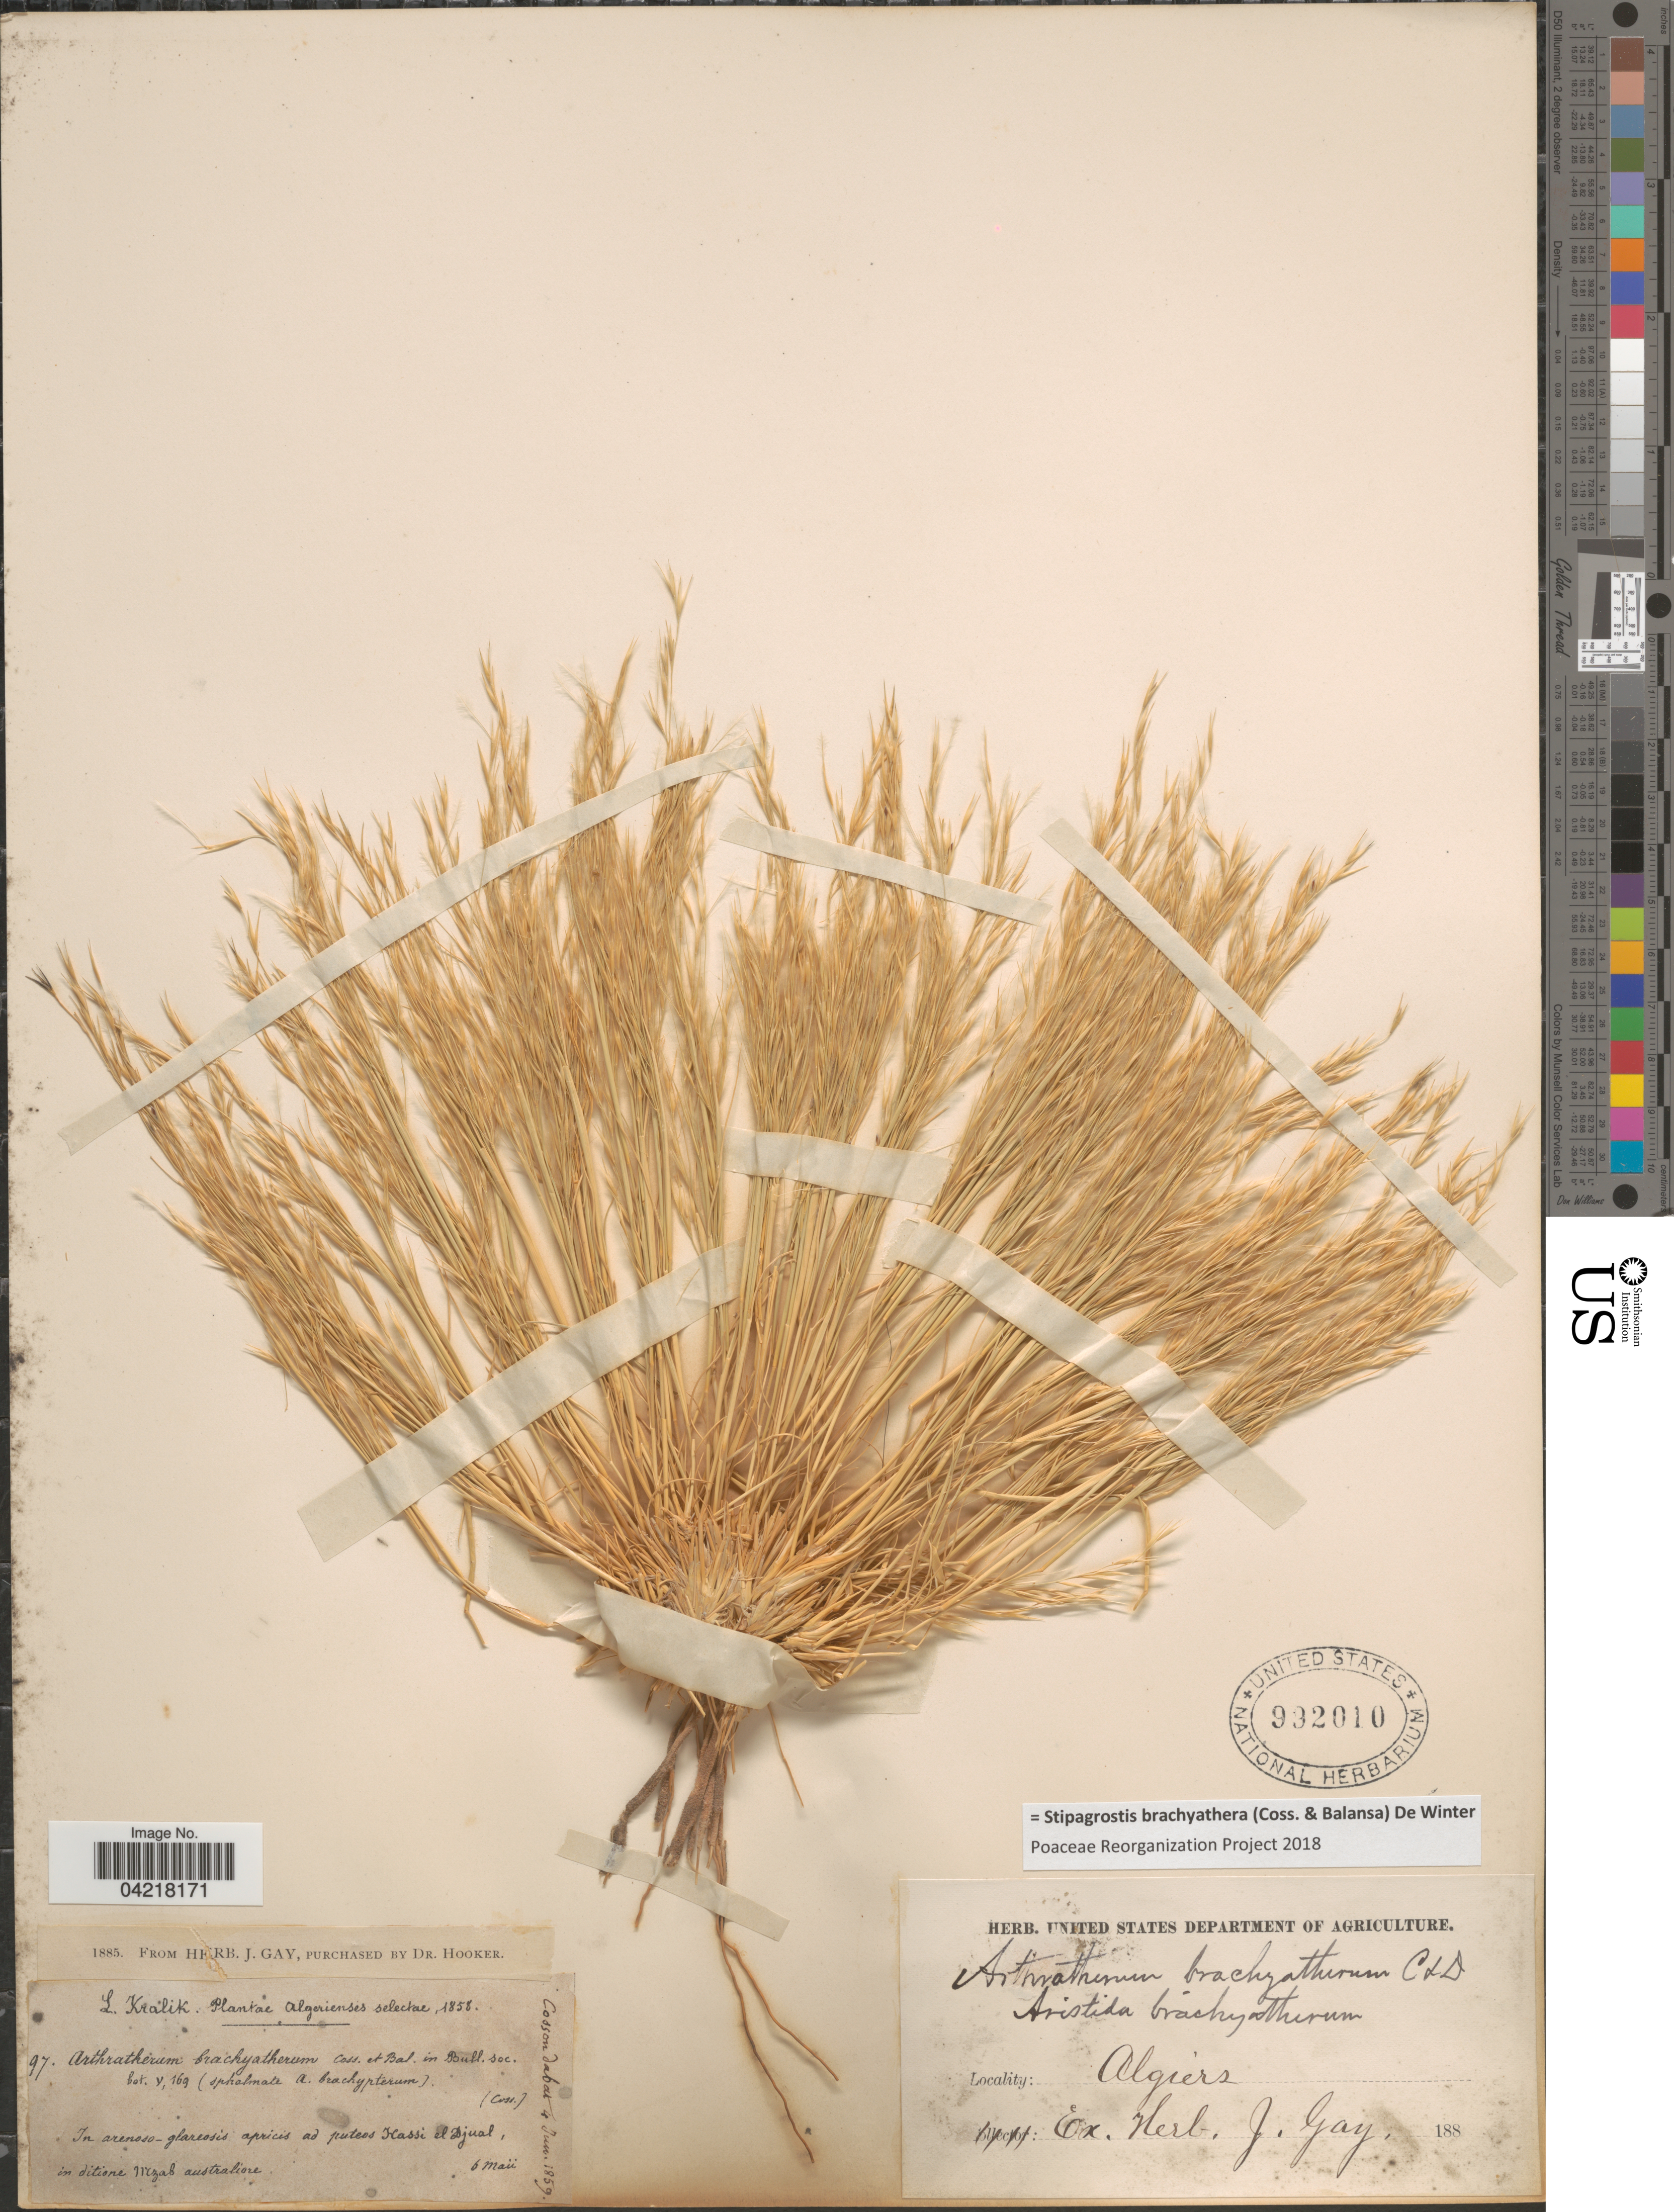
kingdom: Plantae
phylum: Tracheophyta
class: Liliopsida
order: Poales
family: Poaceae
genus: Stipagrostis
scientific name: Stipagrostis brachyathera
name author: (Coss. & Balansa) De Winter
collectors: L. Kralik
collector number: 97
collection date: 1858-05-06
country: Algeria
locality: Algerienses. In arenoso-glareosis apricis ad putens Kassi el Djual, in ditione Mzab australiore. Algiers.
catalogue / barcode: US 992010